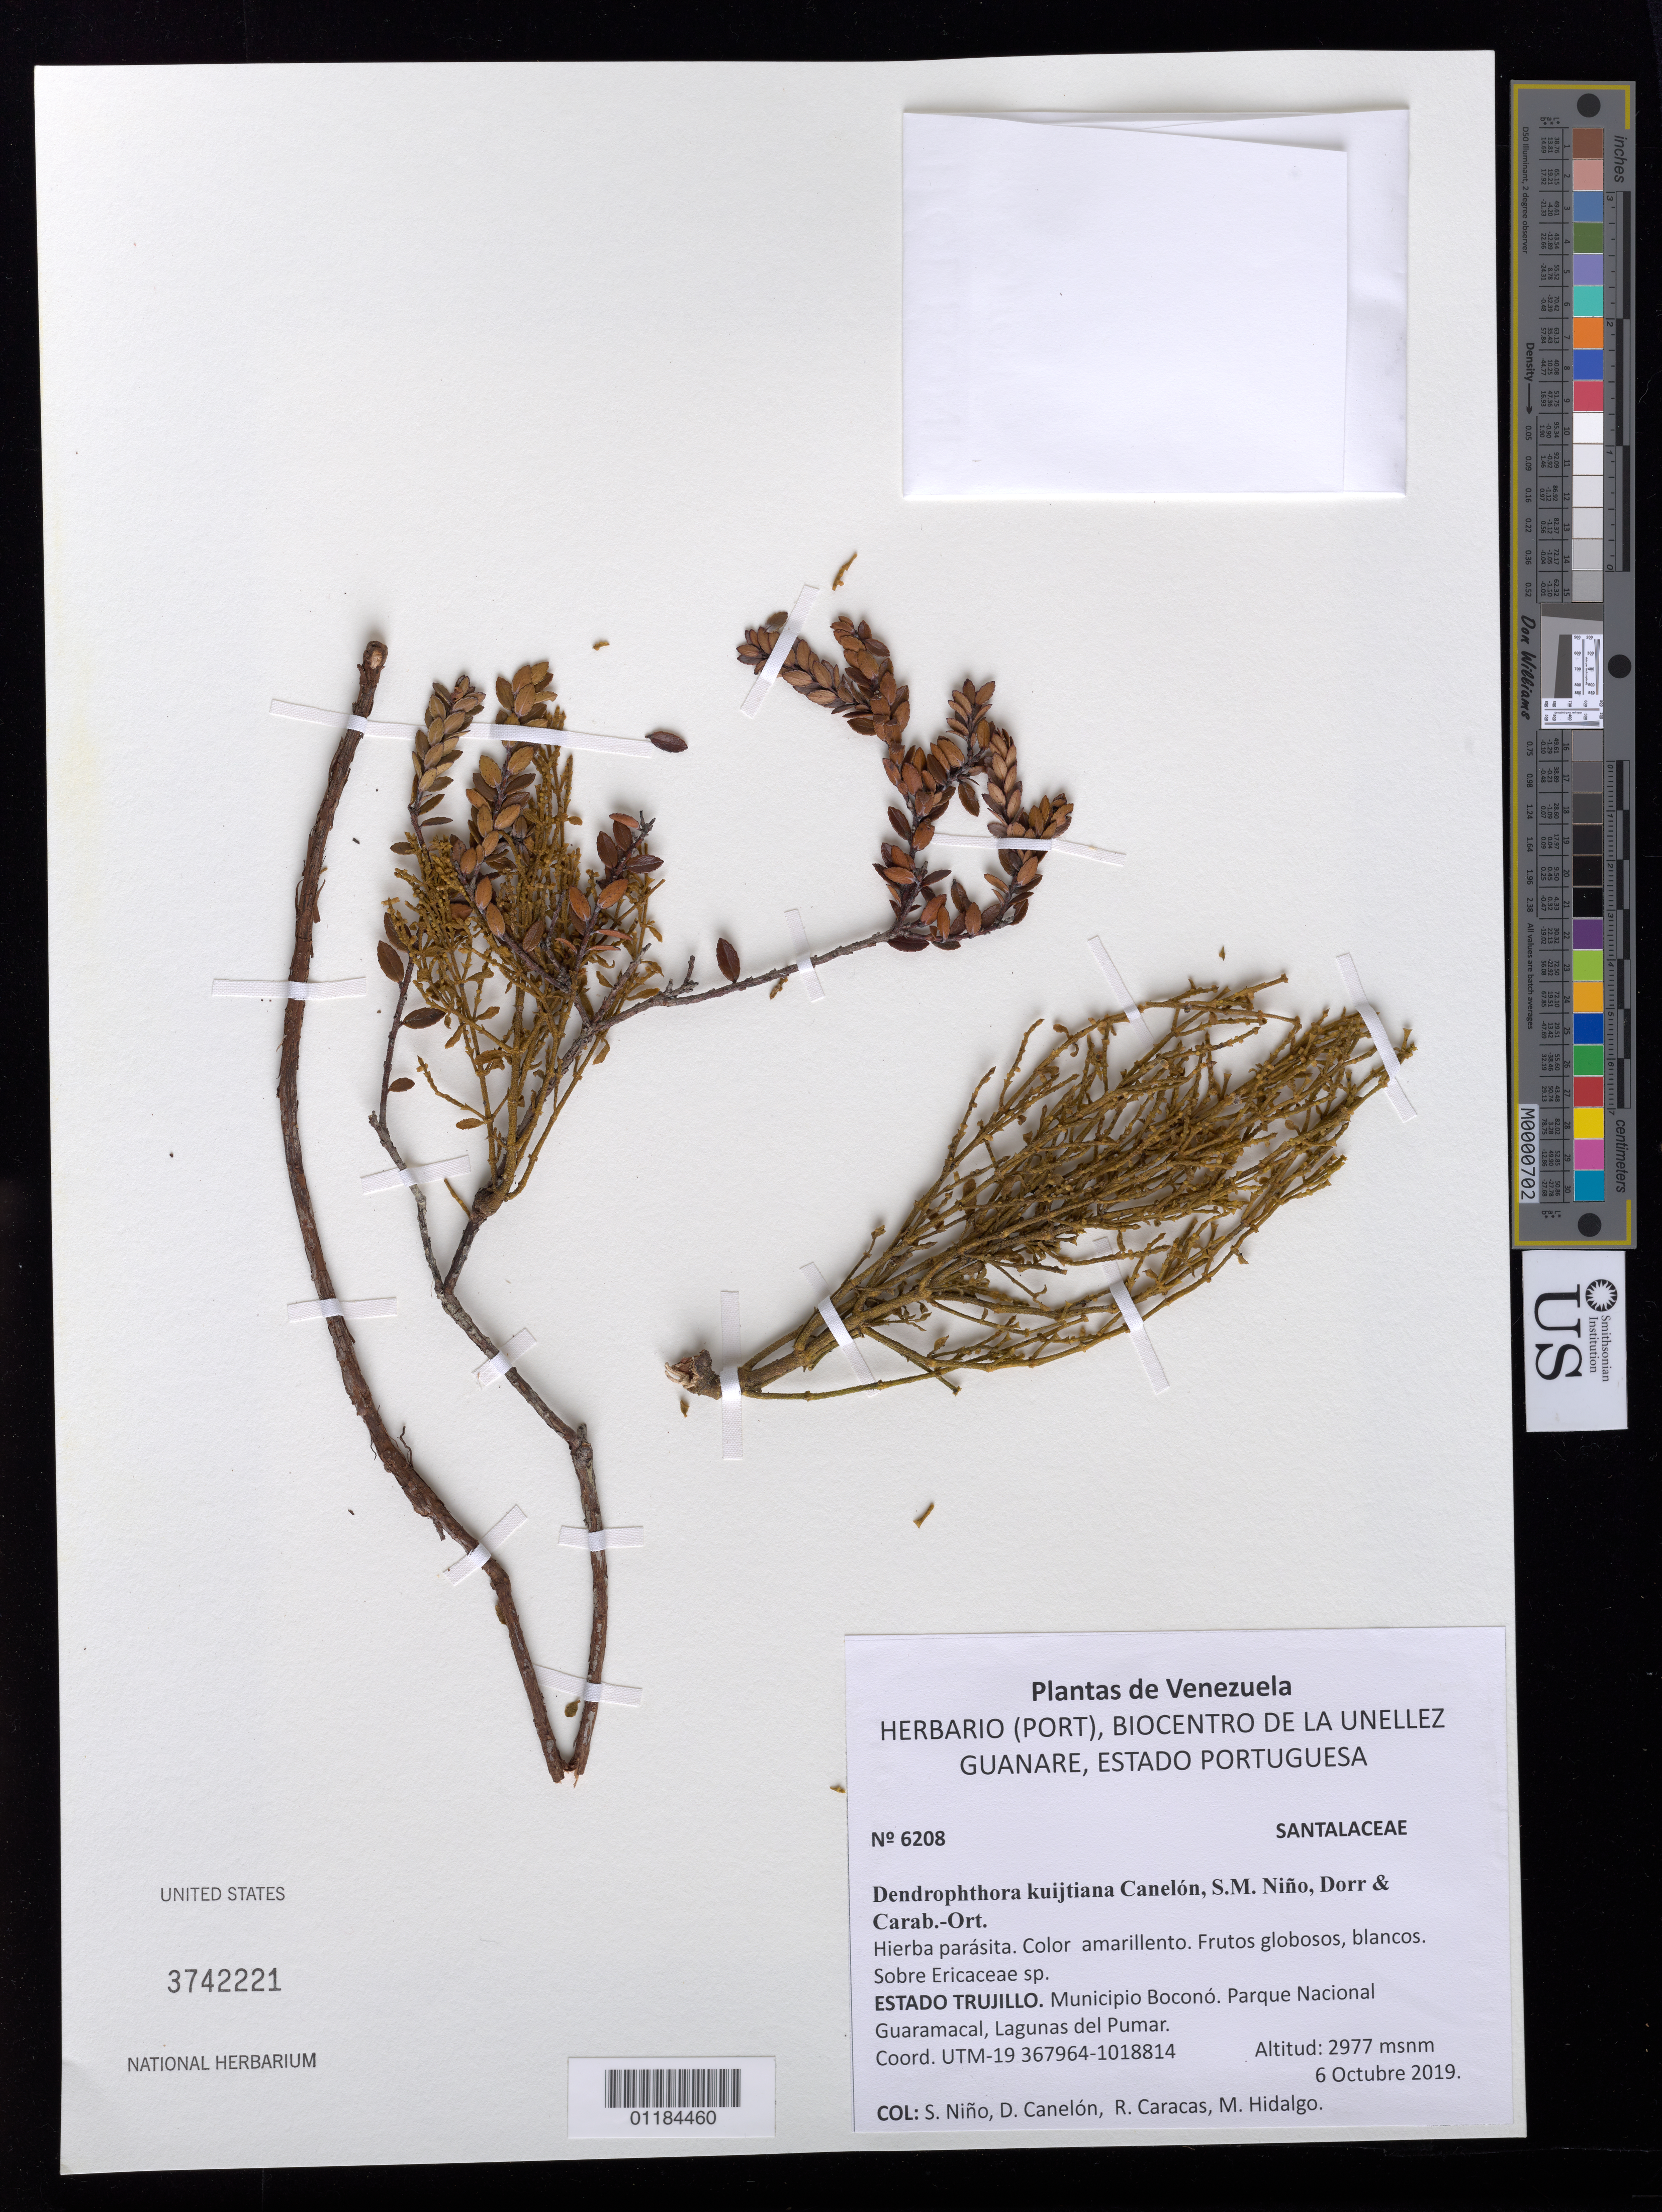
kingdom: Plantae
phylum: Tracheophyta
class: Magnoliopsida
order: Santalales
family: Viscaceae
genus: Dendrophthora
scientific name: Dendrophthora kuijtiana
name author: Canelón et al.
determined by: Canelón, Daniela S., (PORT), BioCentro-UNELLEZ (VENEZUELA)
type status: Isotype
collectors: S. M. Niño, D. Canelón, R. Caracas & M. Hidalgo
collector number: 6208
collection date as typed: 6 Octubre 2019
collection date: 2019-10-06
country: Venezuela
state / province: Trujillo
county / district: Boconó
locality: Parque Nacional Guaramacal. Lagunas del Pumar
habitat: Sobre Ericaceae sp.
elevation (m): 2977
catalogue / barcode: US 3742221